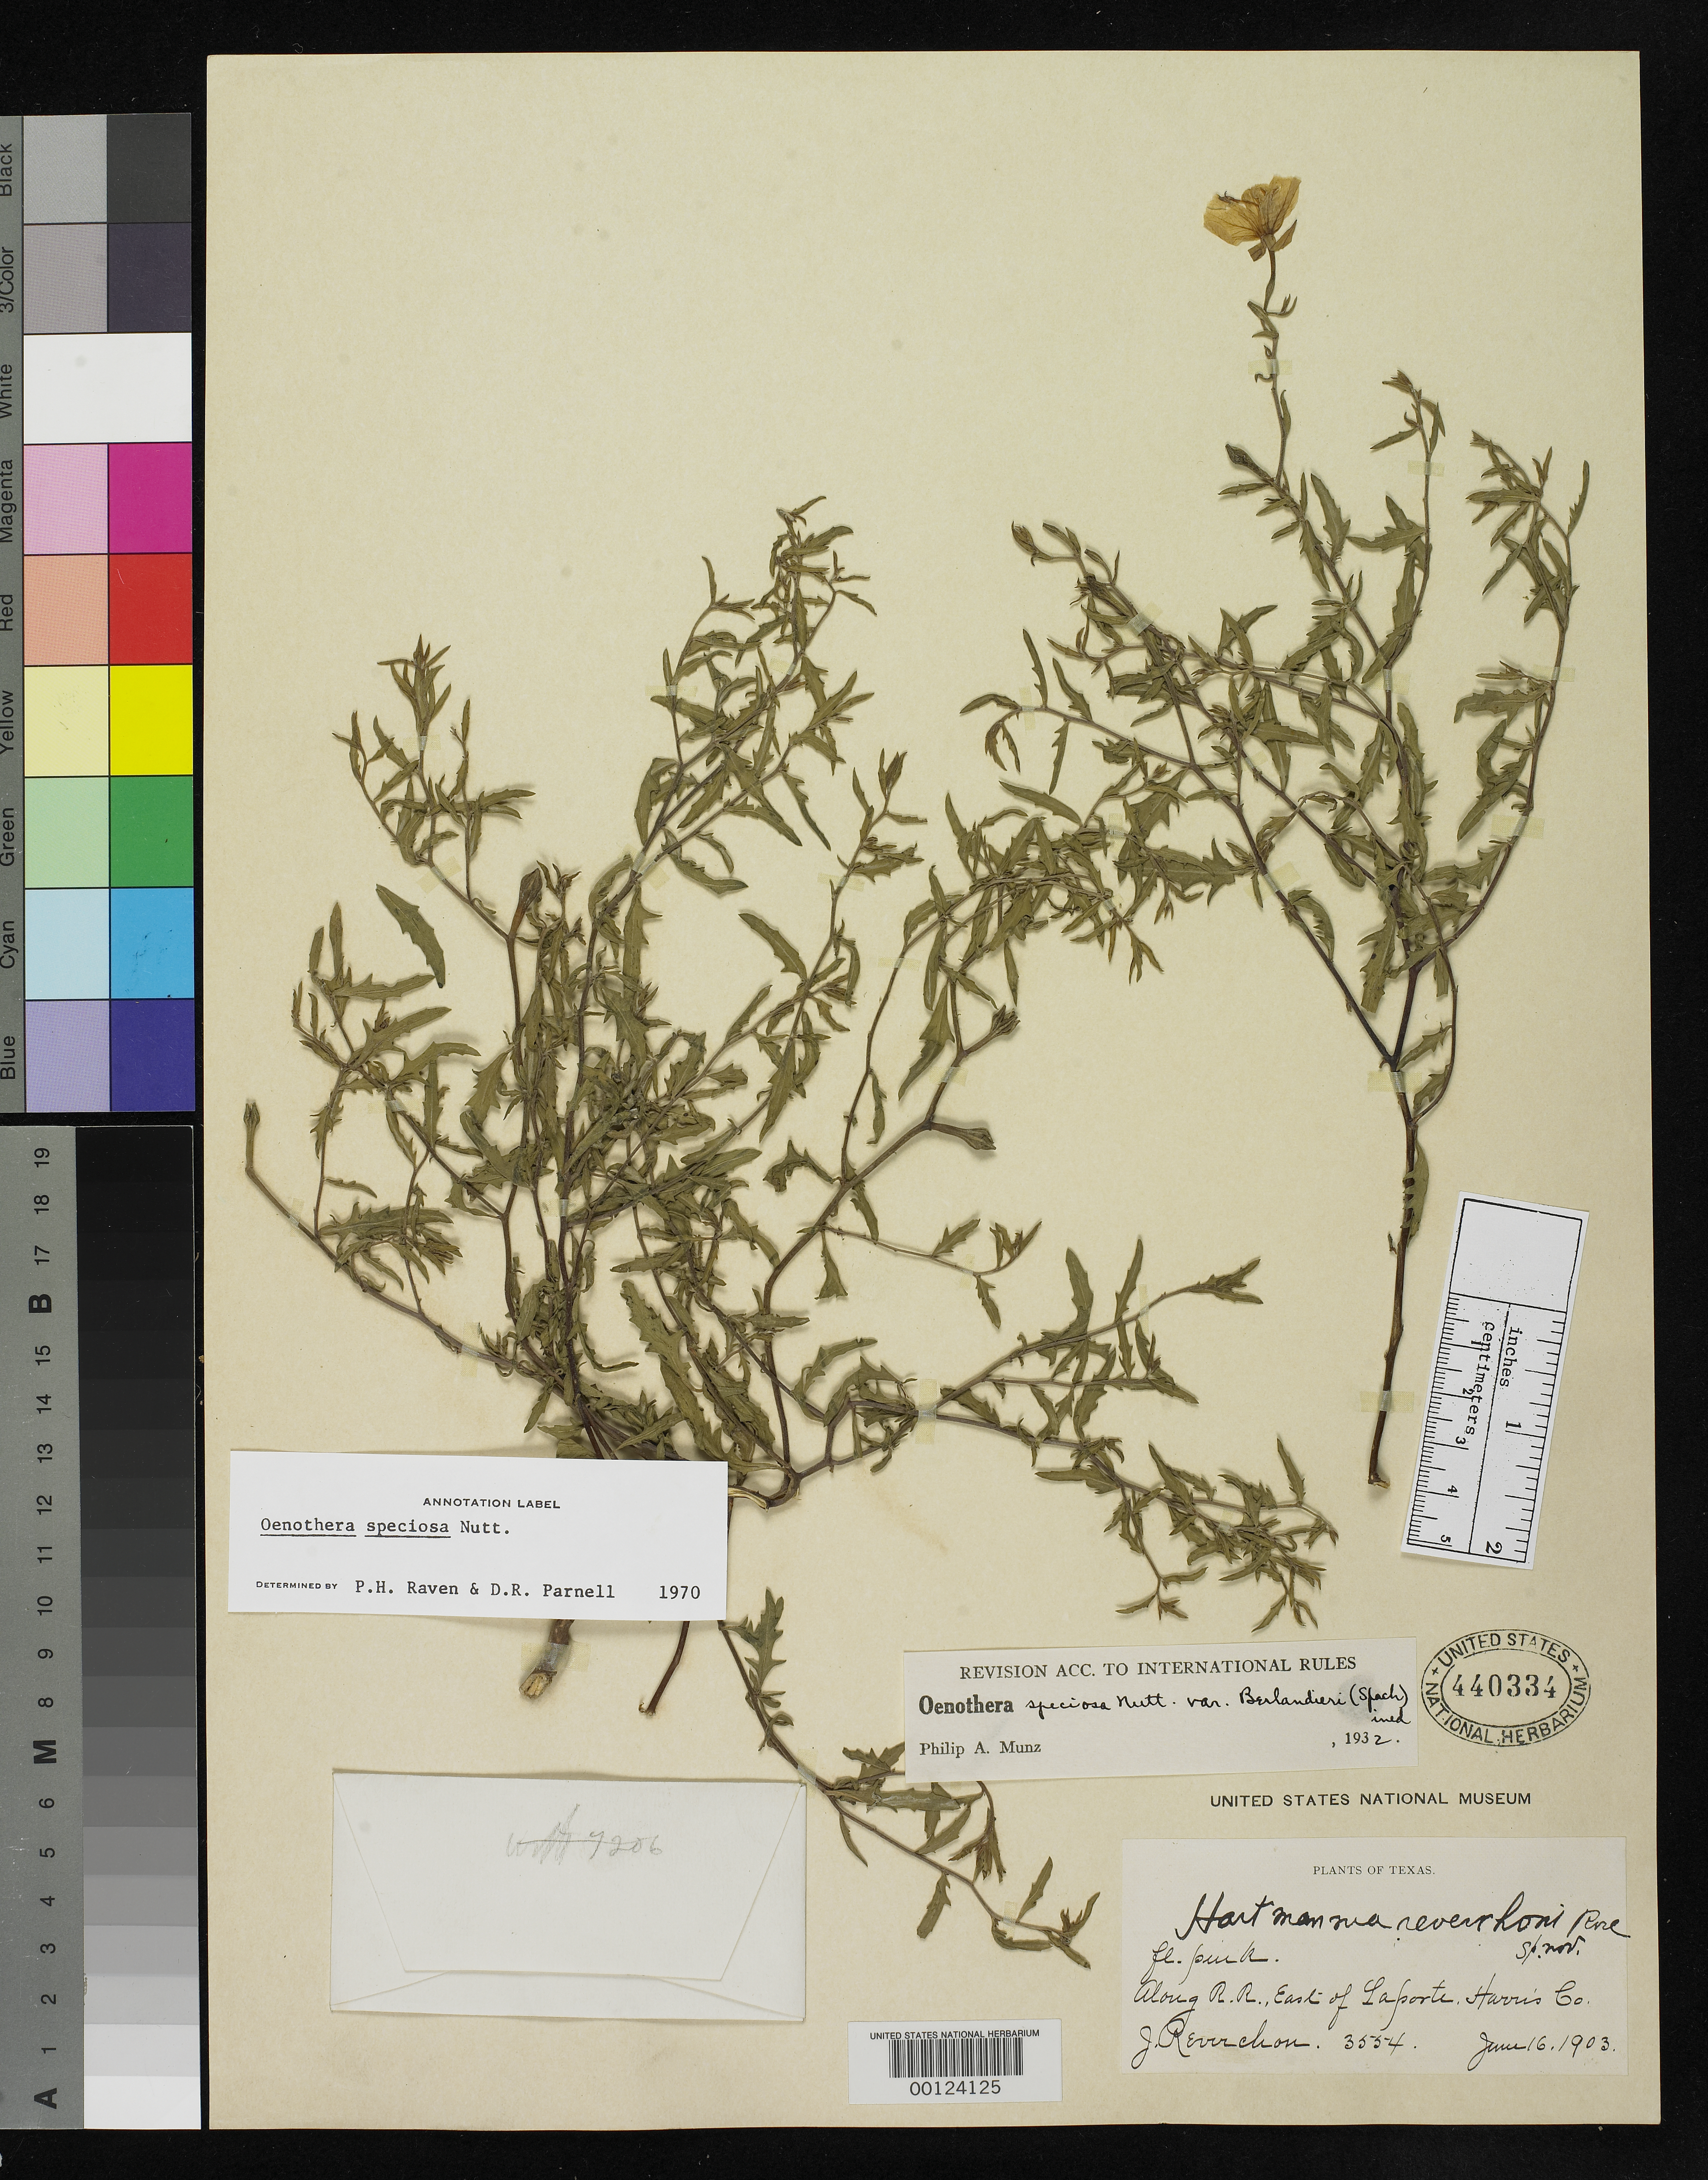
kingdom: Plantae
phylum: Tracheophyta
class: Magnoliopsida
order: Myrtales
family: Onagraceae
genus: Hartmannia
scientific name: Hartmannia reverchoni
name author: Rose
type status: Holotype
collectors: J. Reverchon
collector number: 3554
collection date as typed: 16 Jun 1903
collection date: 1903-06-16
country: United States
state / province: Texas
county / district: Harris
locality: East of La Porte.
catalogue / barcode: US 440334